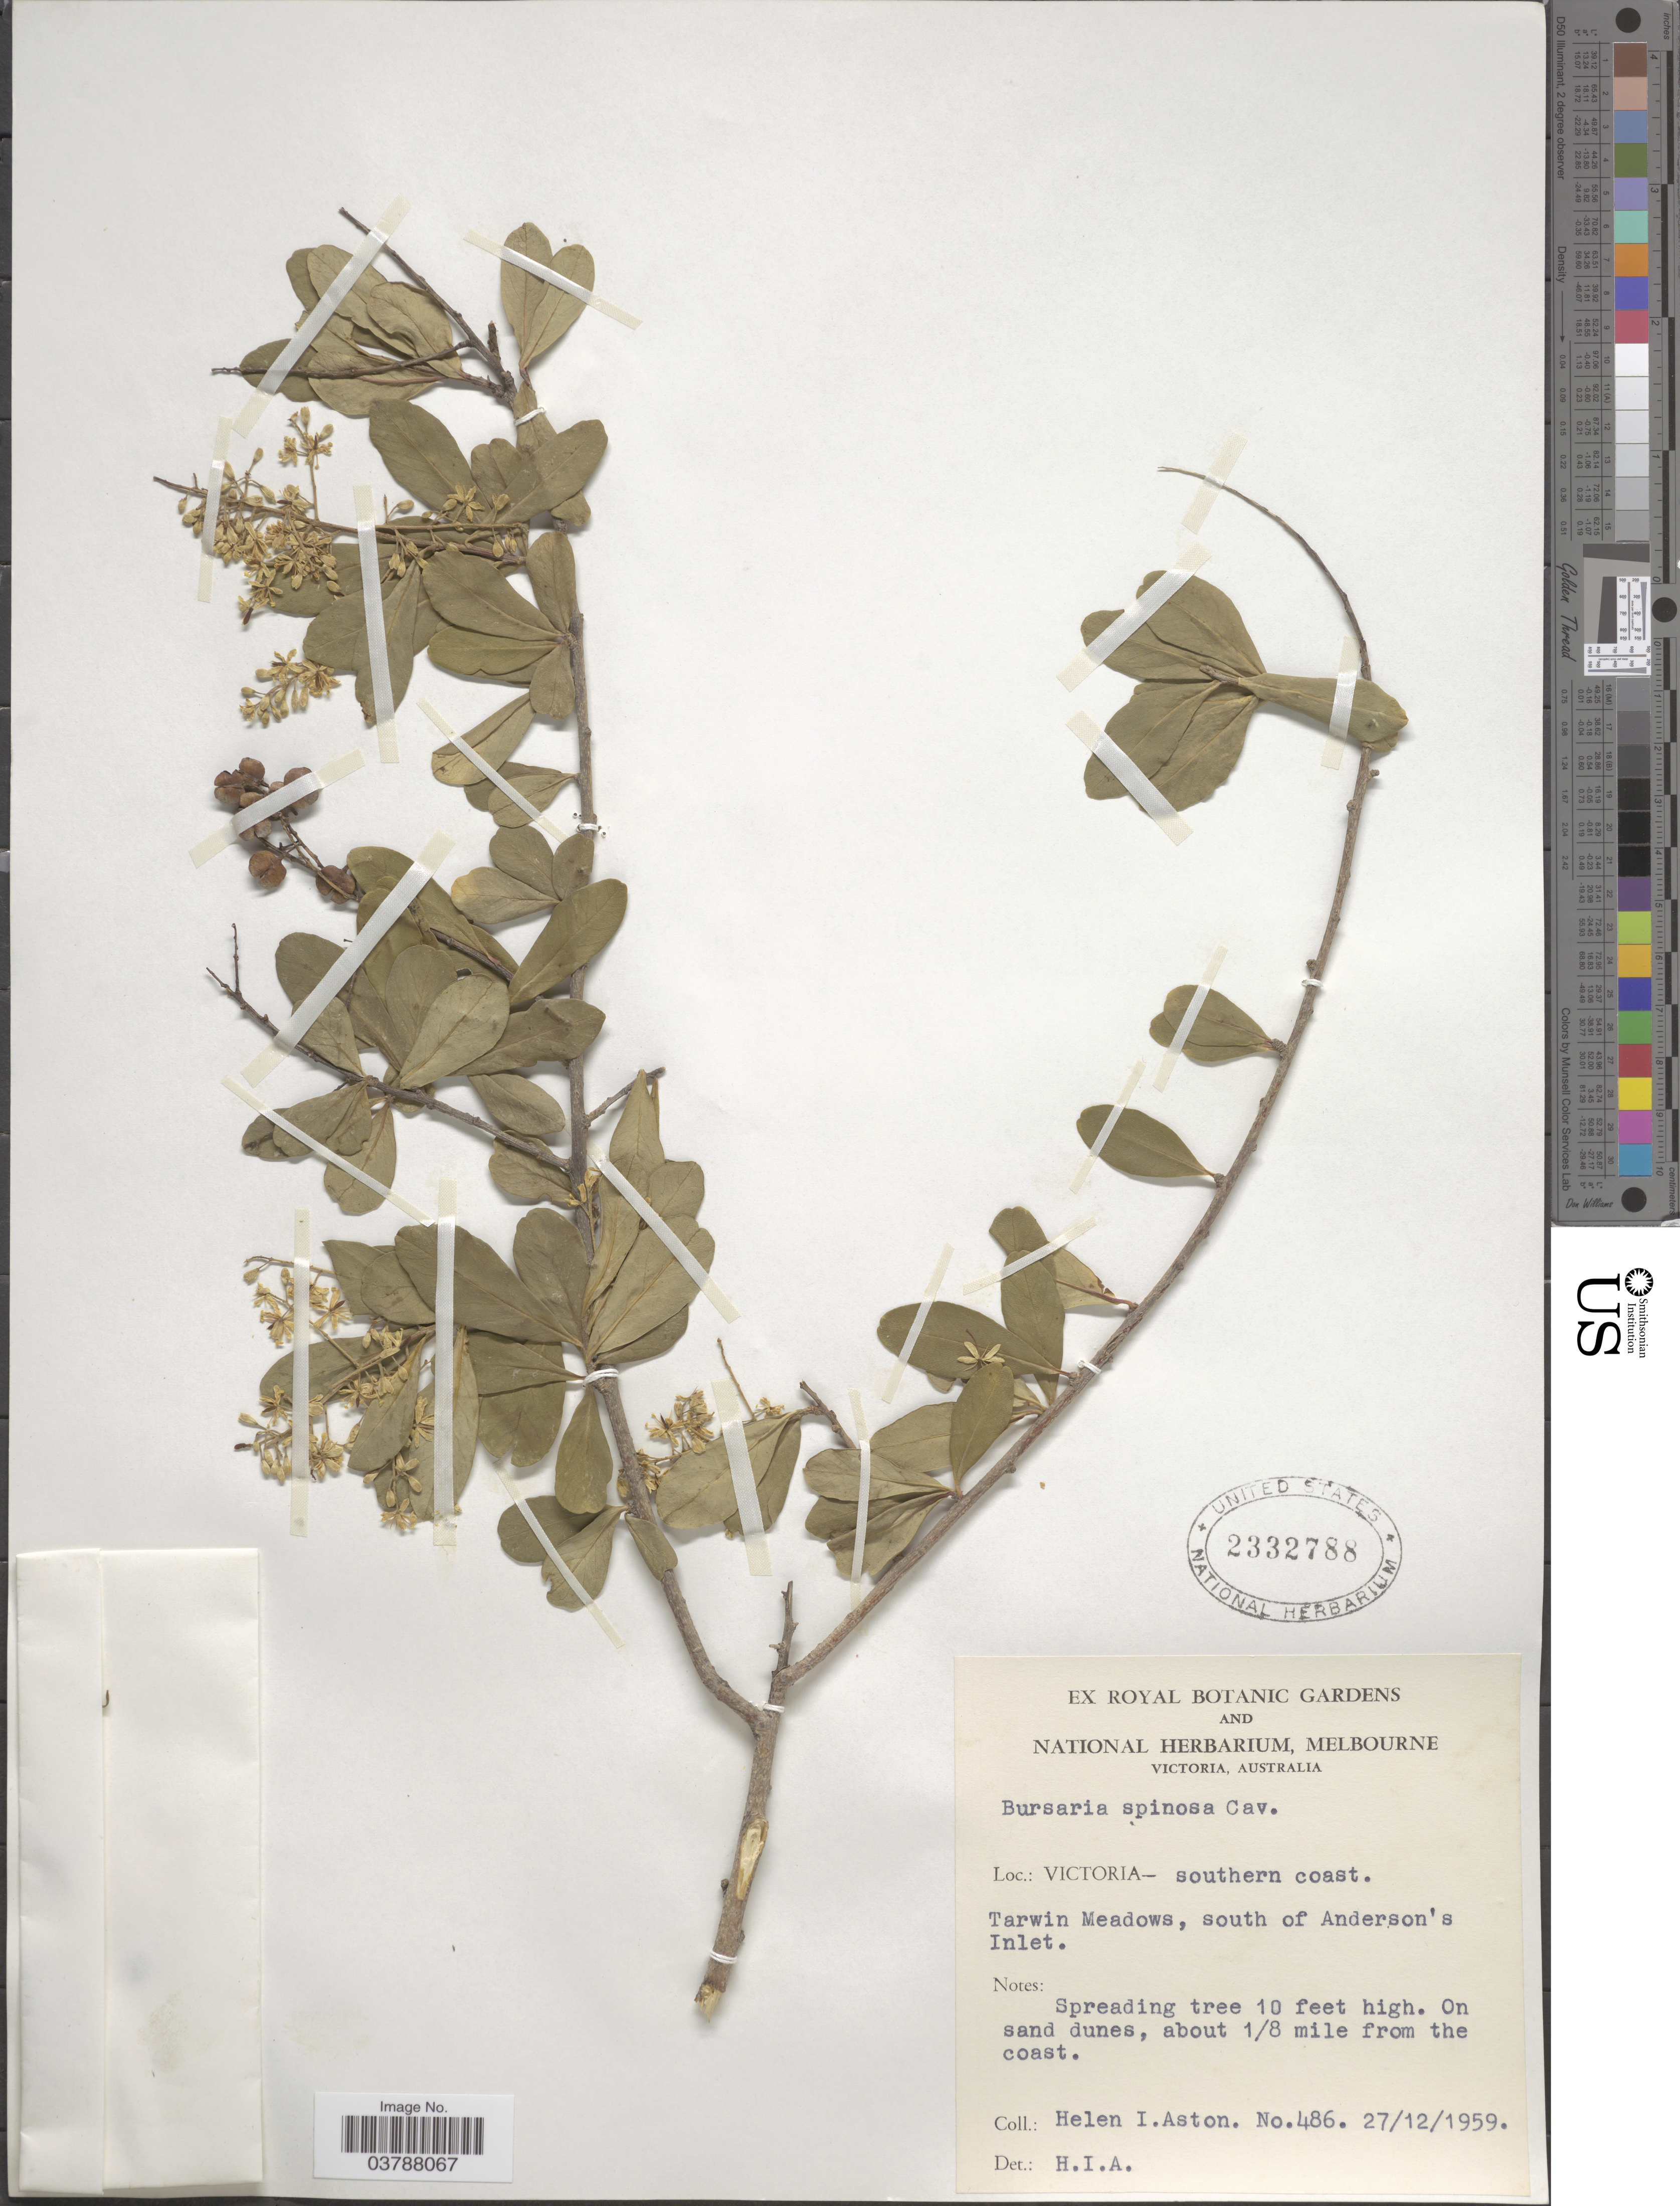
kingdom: Plantae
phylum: Tracheophyta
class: Magnoliopsida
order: Apiales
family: Pittosporaceae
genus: Bursaria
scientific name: Bursaria spinosa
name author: Cav.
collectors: H. I. Aston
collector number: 486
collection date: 1959-12-27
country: Australia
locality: Victoria - southern coast. Tarwin Meadows, south of Anderson's Inlet. About 1/8 mile from the coast.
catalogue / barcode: US 2332788